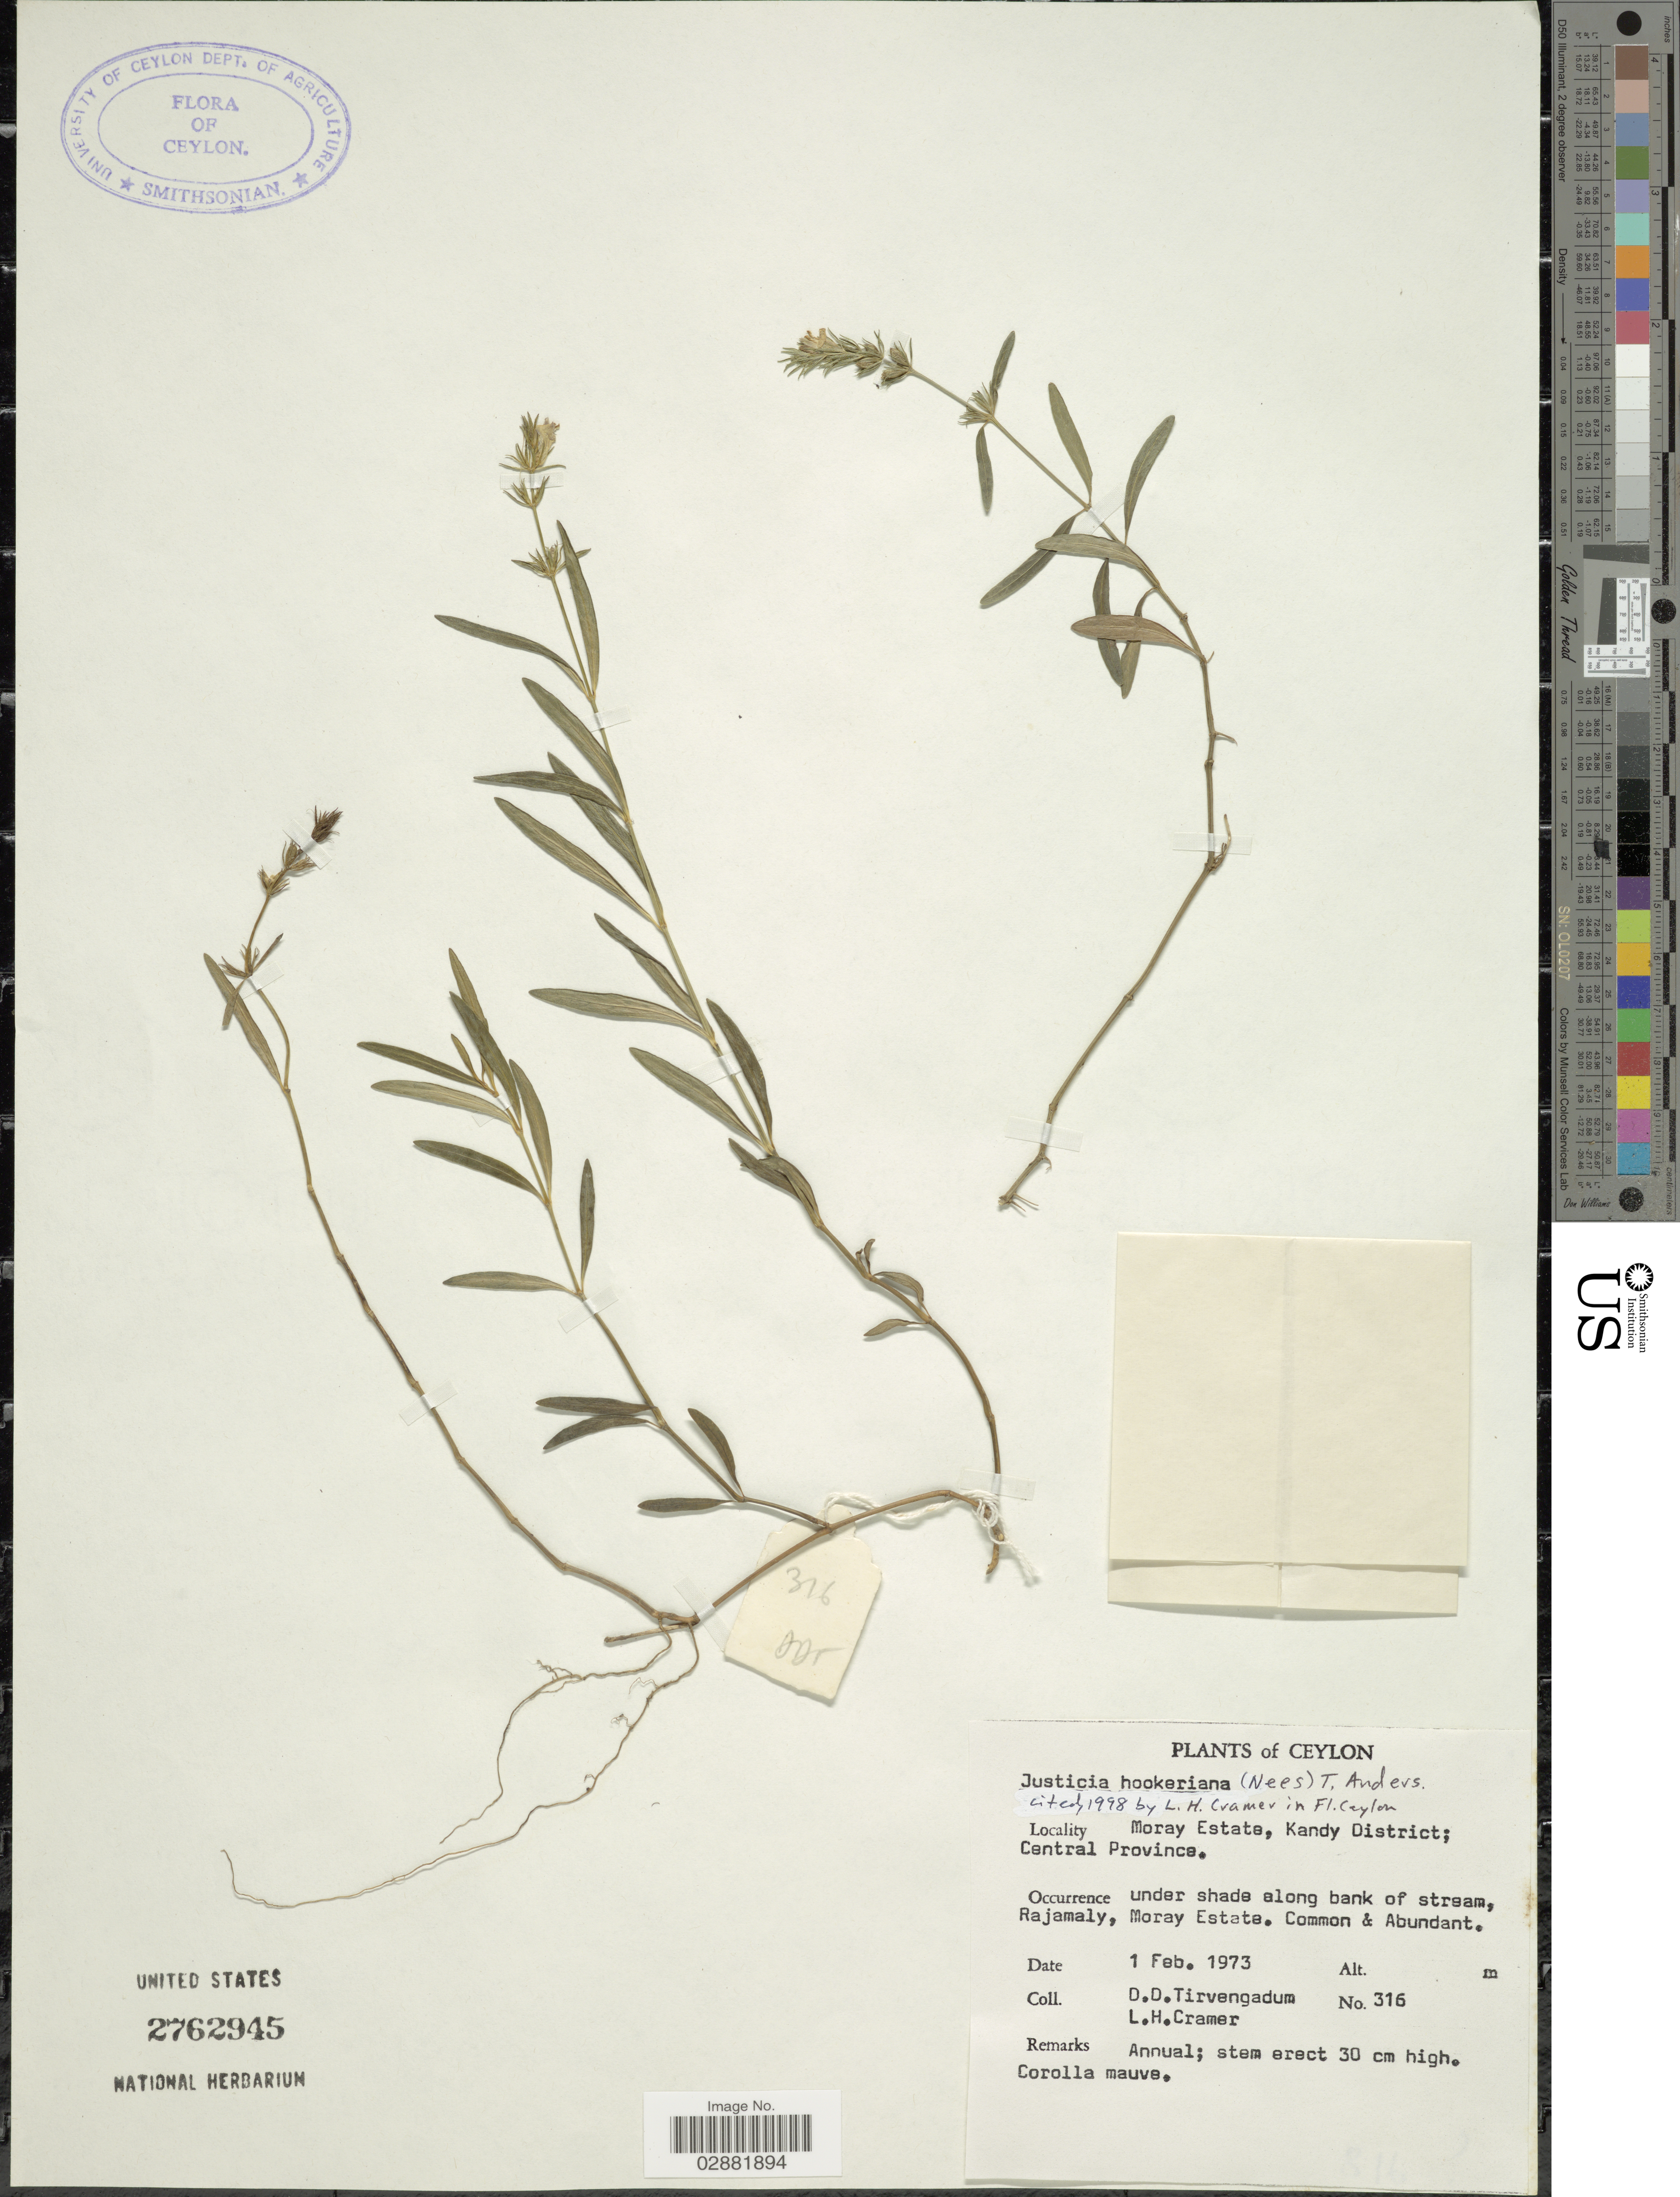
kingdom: Plantae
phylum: Tracheophyta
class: Magnoliopsida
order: Lamiales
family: Acanthaceae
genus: Justicia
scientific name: Justicia hookeriana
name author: T. Anderson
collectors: D. Tirvengadum & L. H. Cramer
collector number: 316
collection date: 1973-02-01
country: Sri Lanka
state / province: Central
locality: Ceylon, Moray Estate, Kandy District, under shade along bank of stream , Rajamaly, Moray Estate.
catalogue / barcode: US 2762945